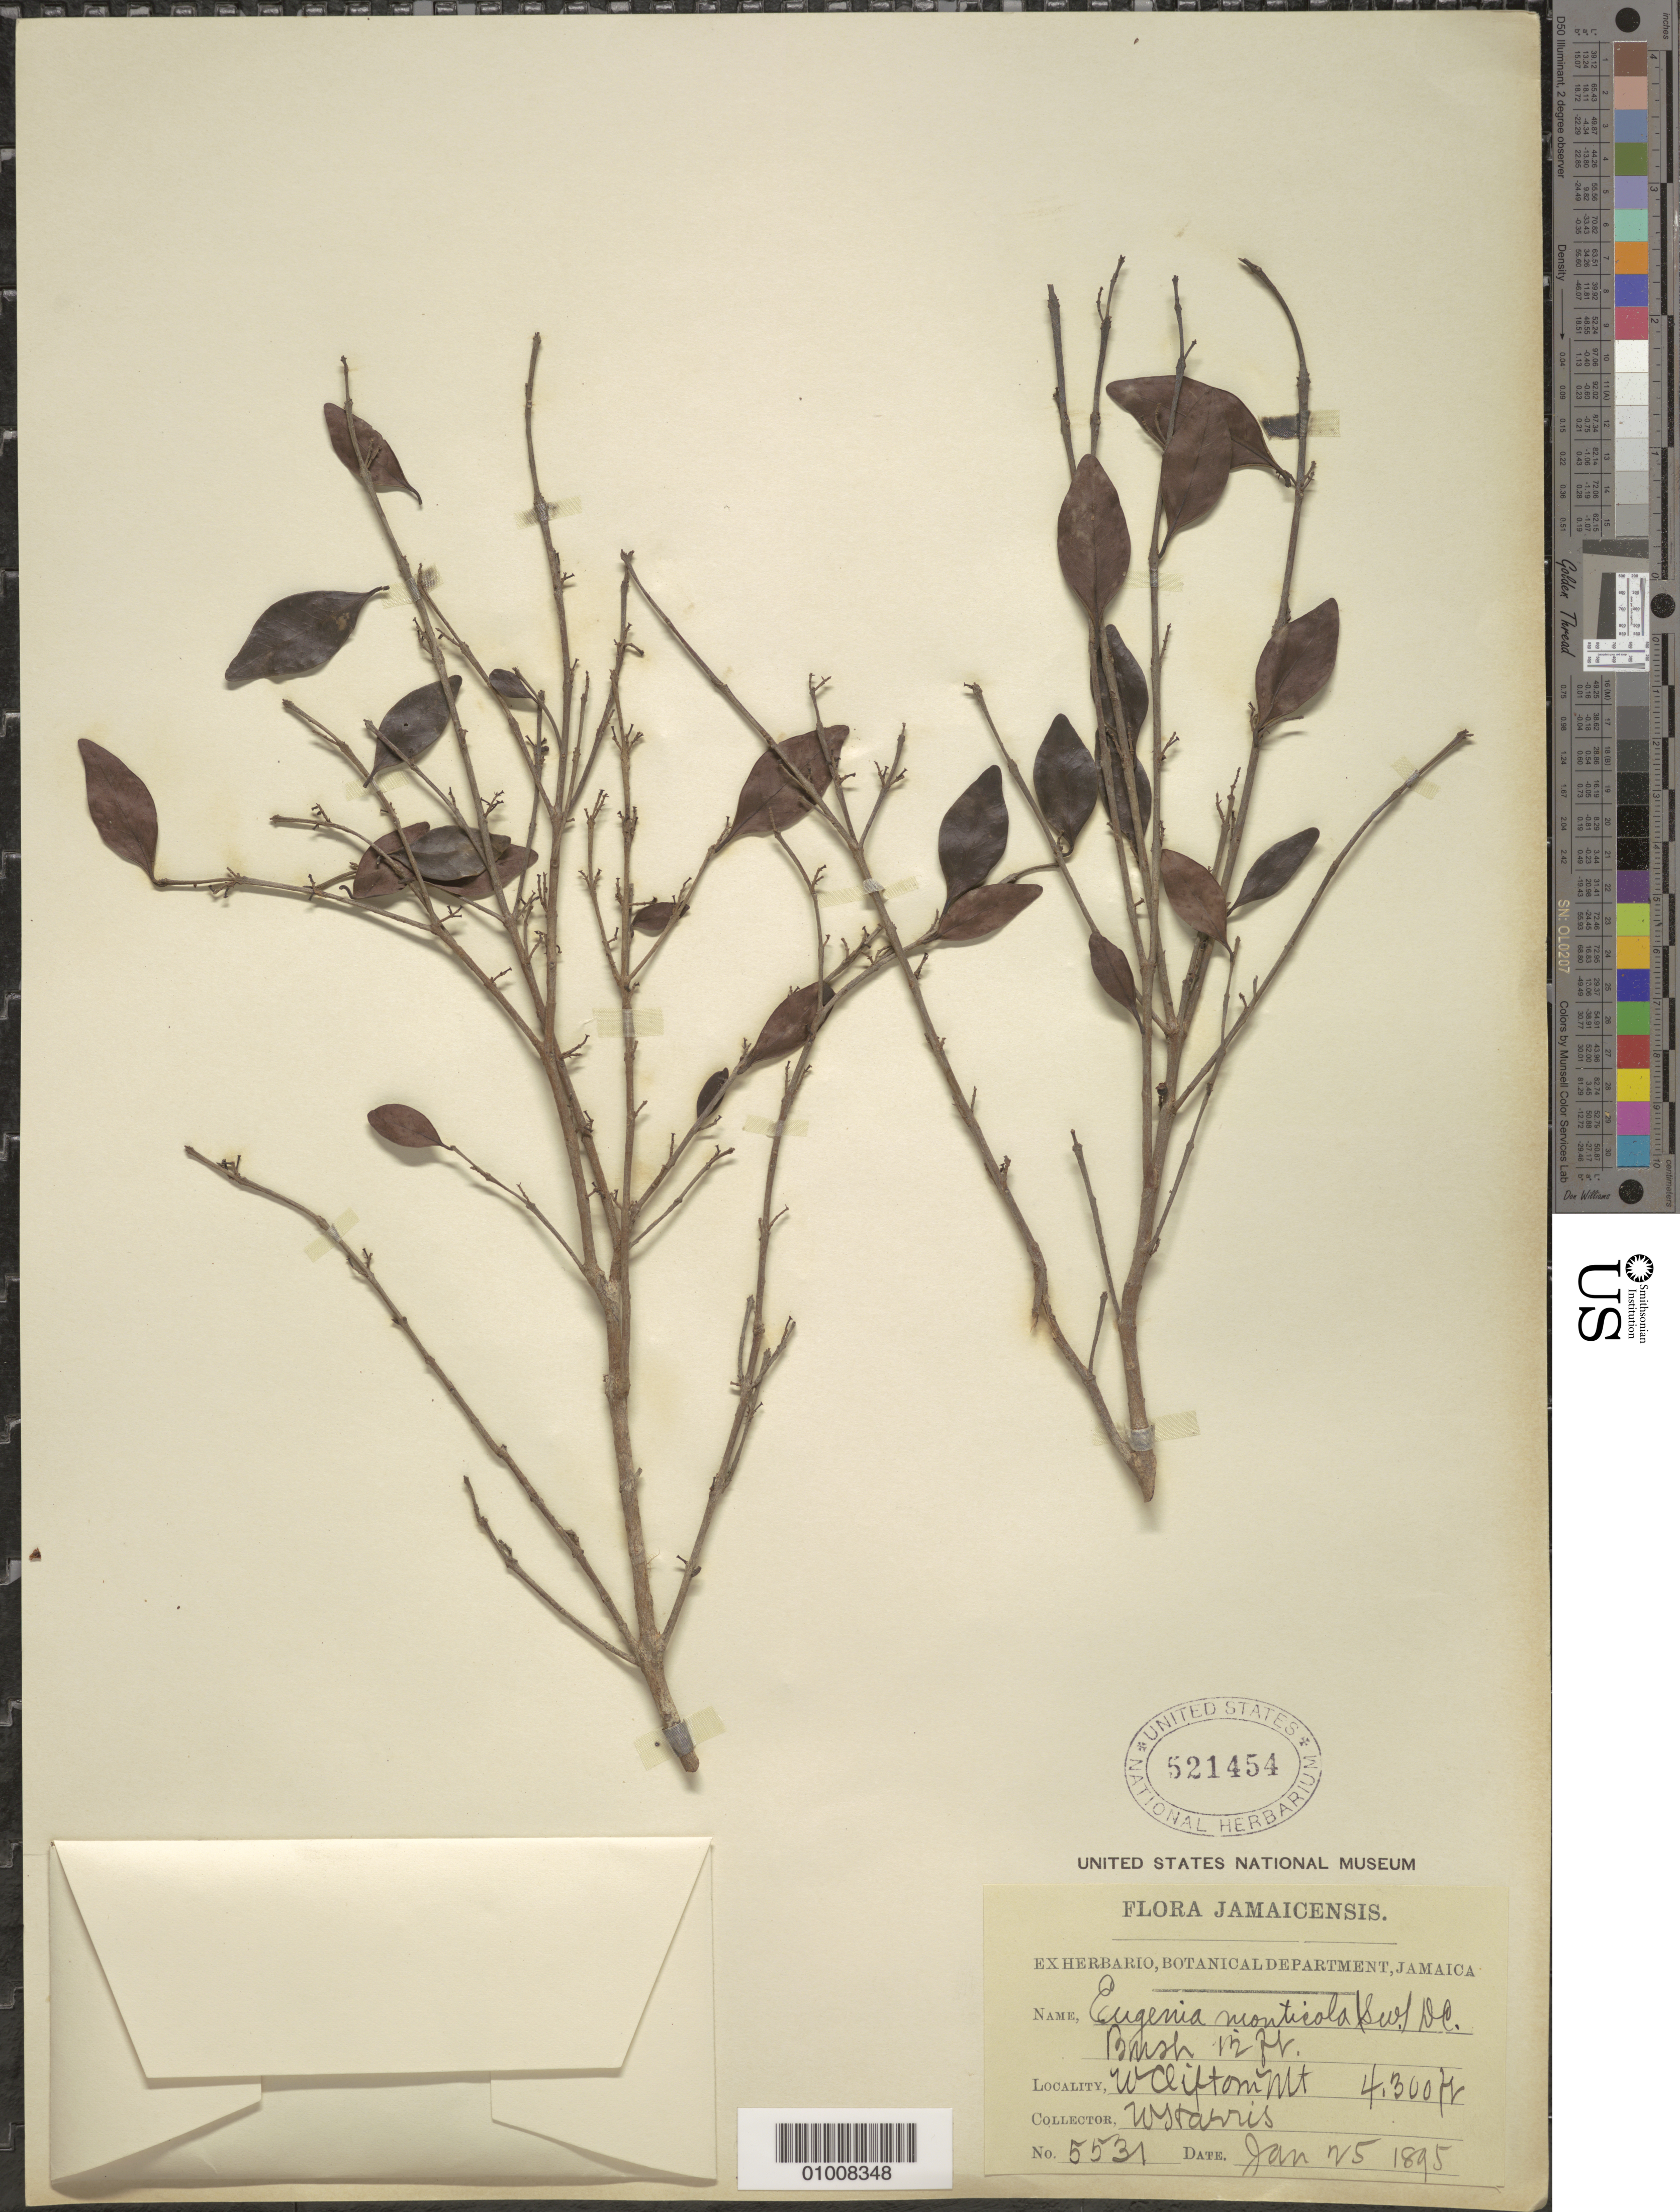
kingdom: Plantae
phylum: Tracheophyta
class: Magnoliopsida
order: Myrtales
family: Myrtaceae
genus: Eugenia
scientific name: Eugenia monticola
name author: (Sw.) DC.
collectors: W. Harris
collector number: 5531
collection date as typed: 25 Jan 1895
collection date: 1895-01-25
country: Jamaica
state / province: Saint Ann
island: Jamaica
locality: West Clifton Mt.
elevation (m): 1311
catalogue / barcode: US 521454